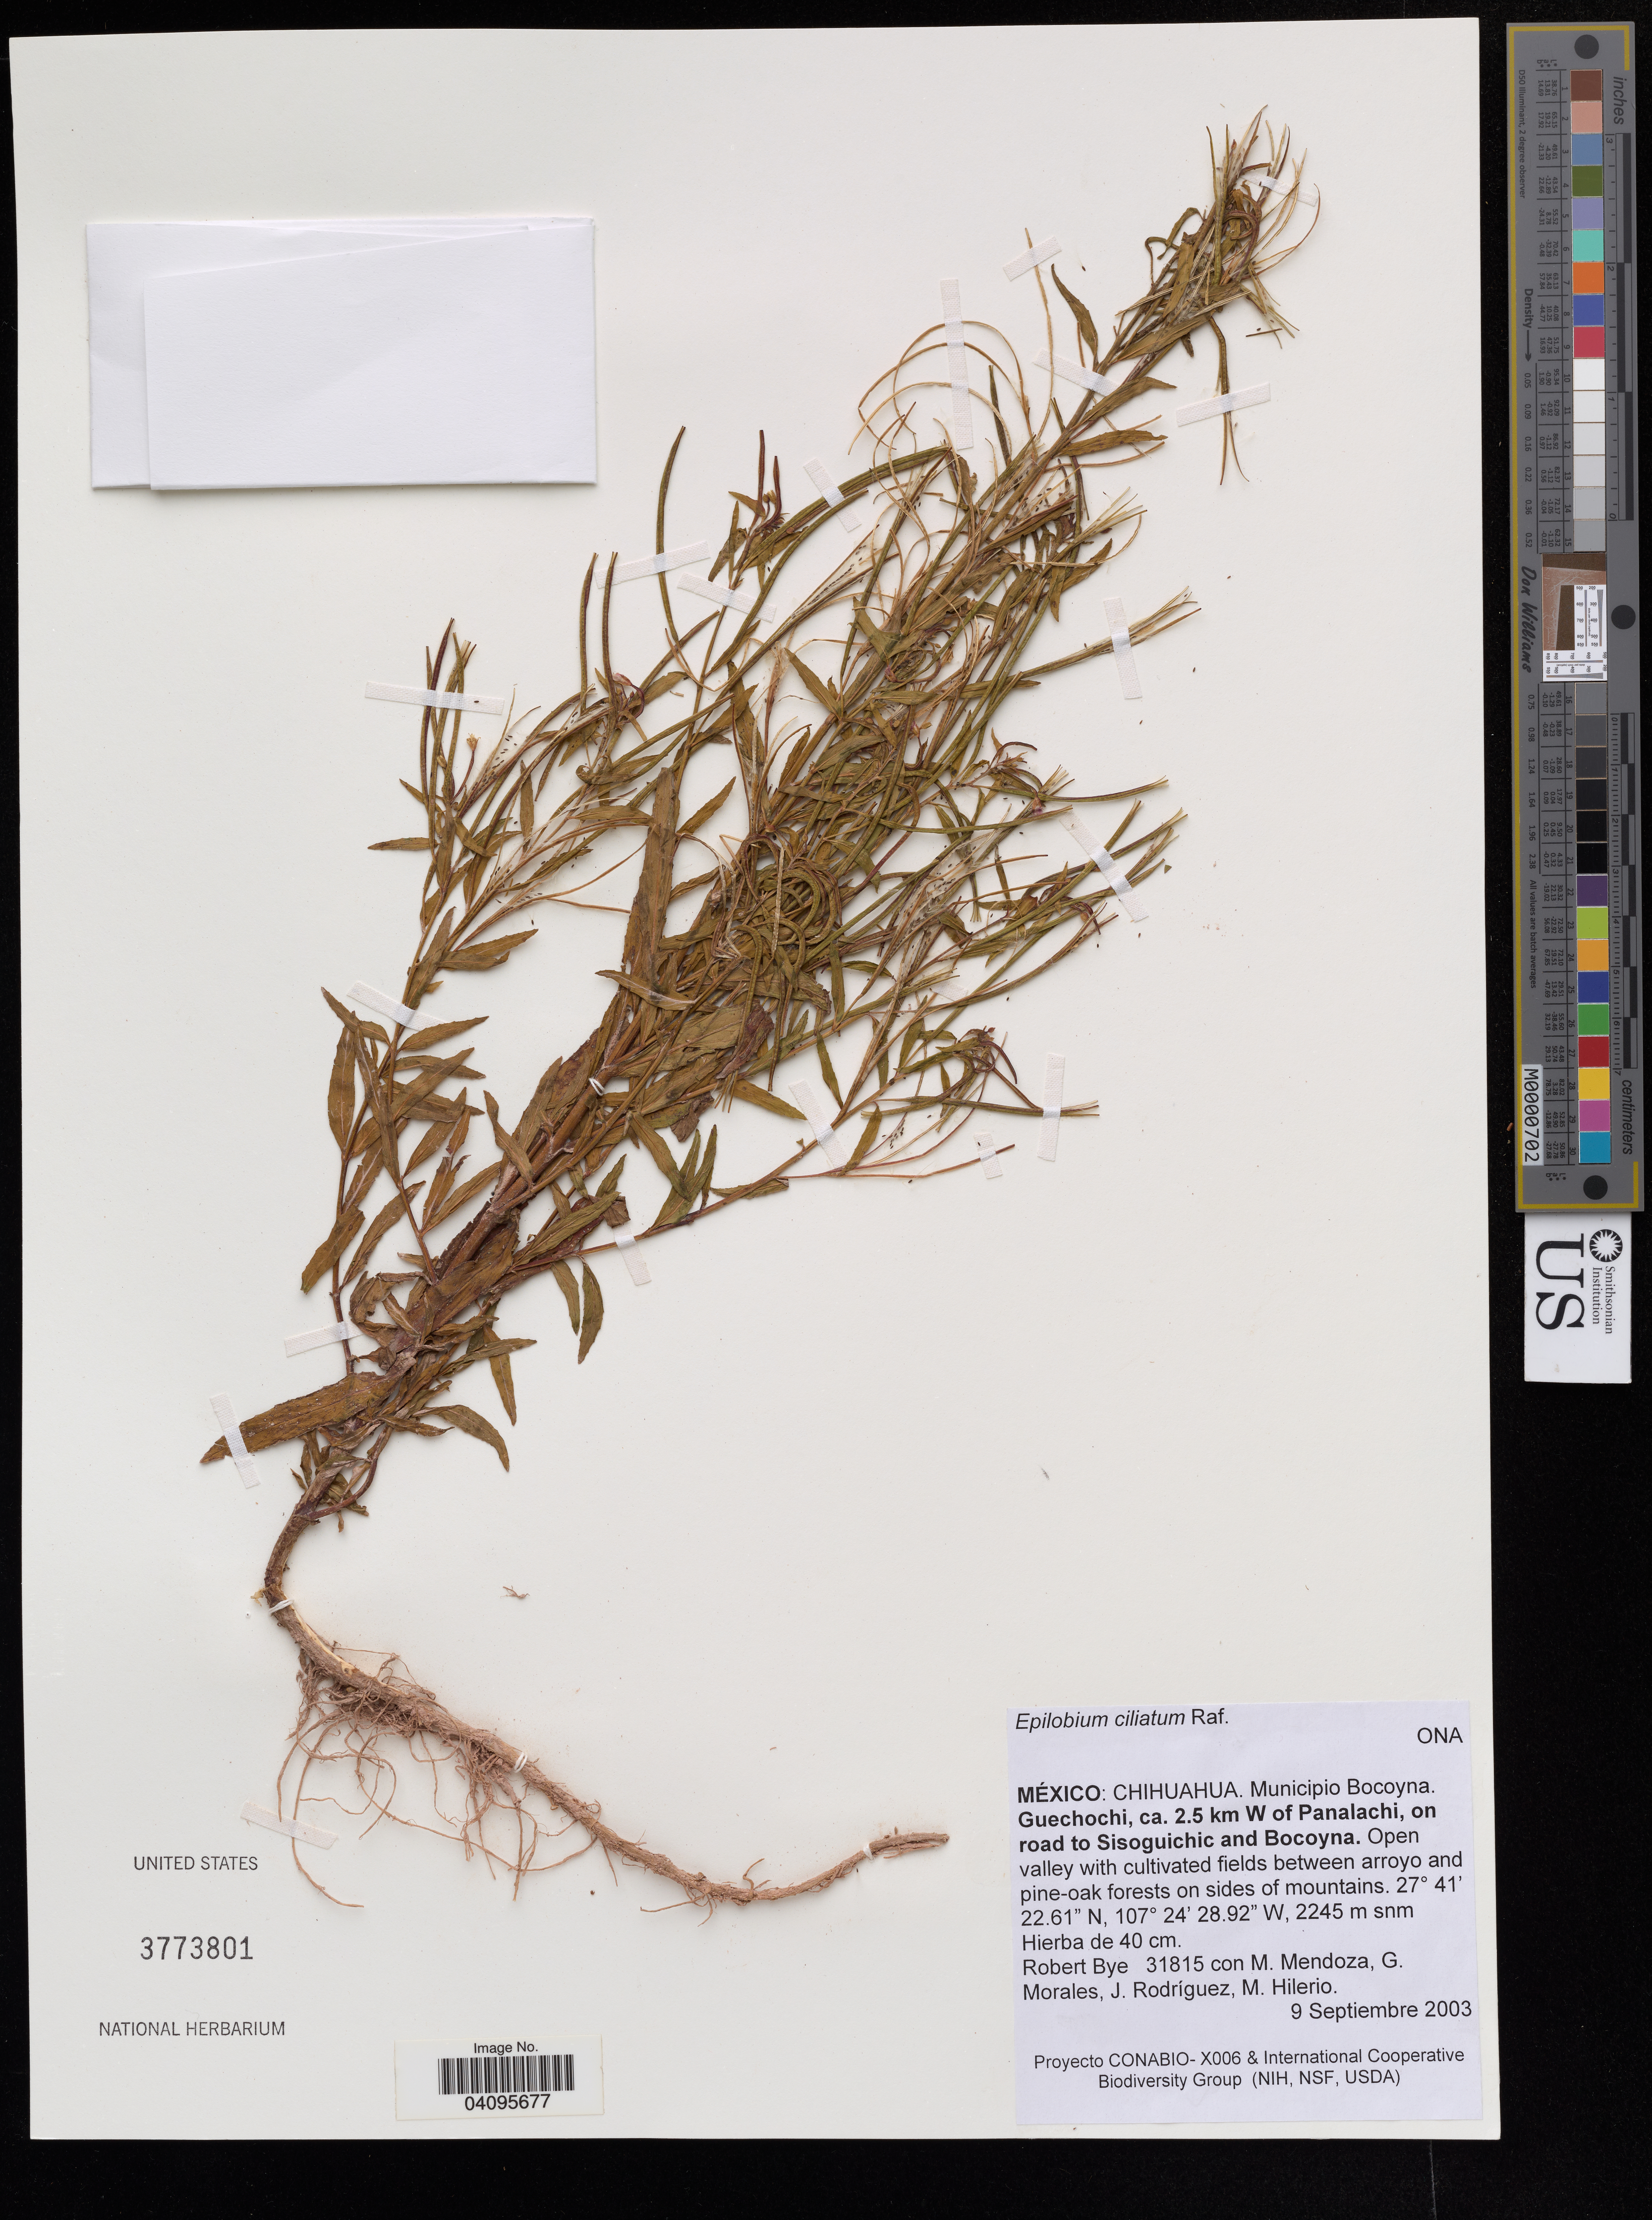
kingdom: Plantae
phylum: Tracheophyta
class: Magnoliopsida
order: Myrtales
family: Onagraceae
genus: Epilobium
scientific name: Epilobium ciliatum subsp. ciliatum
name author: Raf.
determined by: Wagner, W. L., (BOT), Smithsonian Institution - National Museum of Natural History (UNITED STATES)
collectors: R. A. Bye, M. Mendoza Garcia, G. Morales & J. Rodríguez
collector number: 31815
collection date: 2003-09-09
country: Mexico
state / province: Chihuahua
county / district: Bocoyna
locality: Guechochi, ca. 2.5 km W of Panalachi, on road to Sisoguichic and Bocoyna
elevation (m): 2245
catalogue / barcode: US 3773801